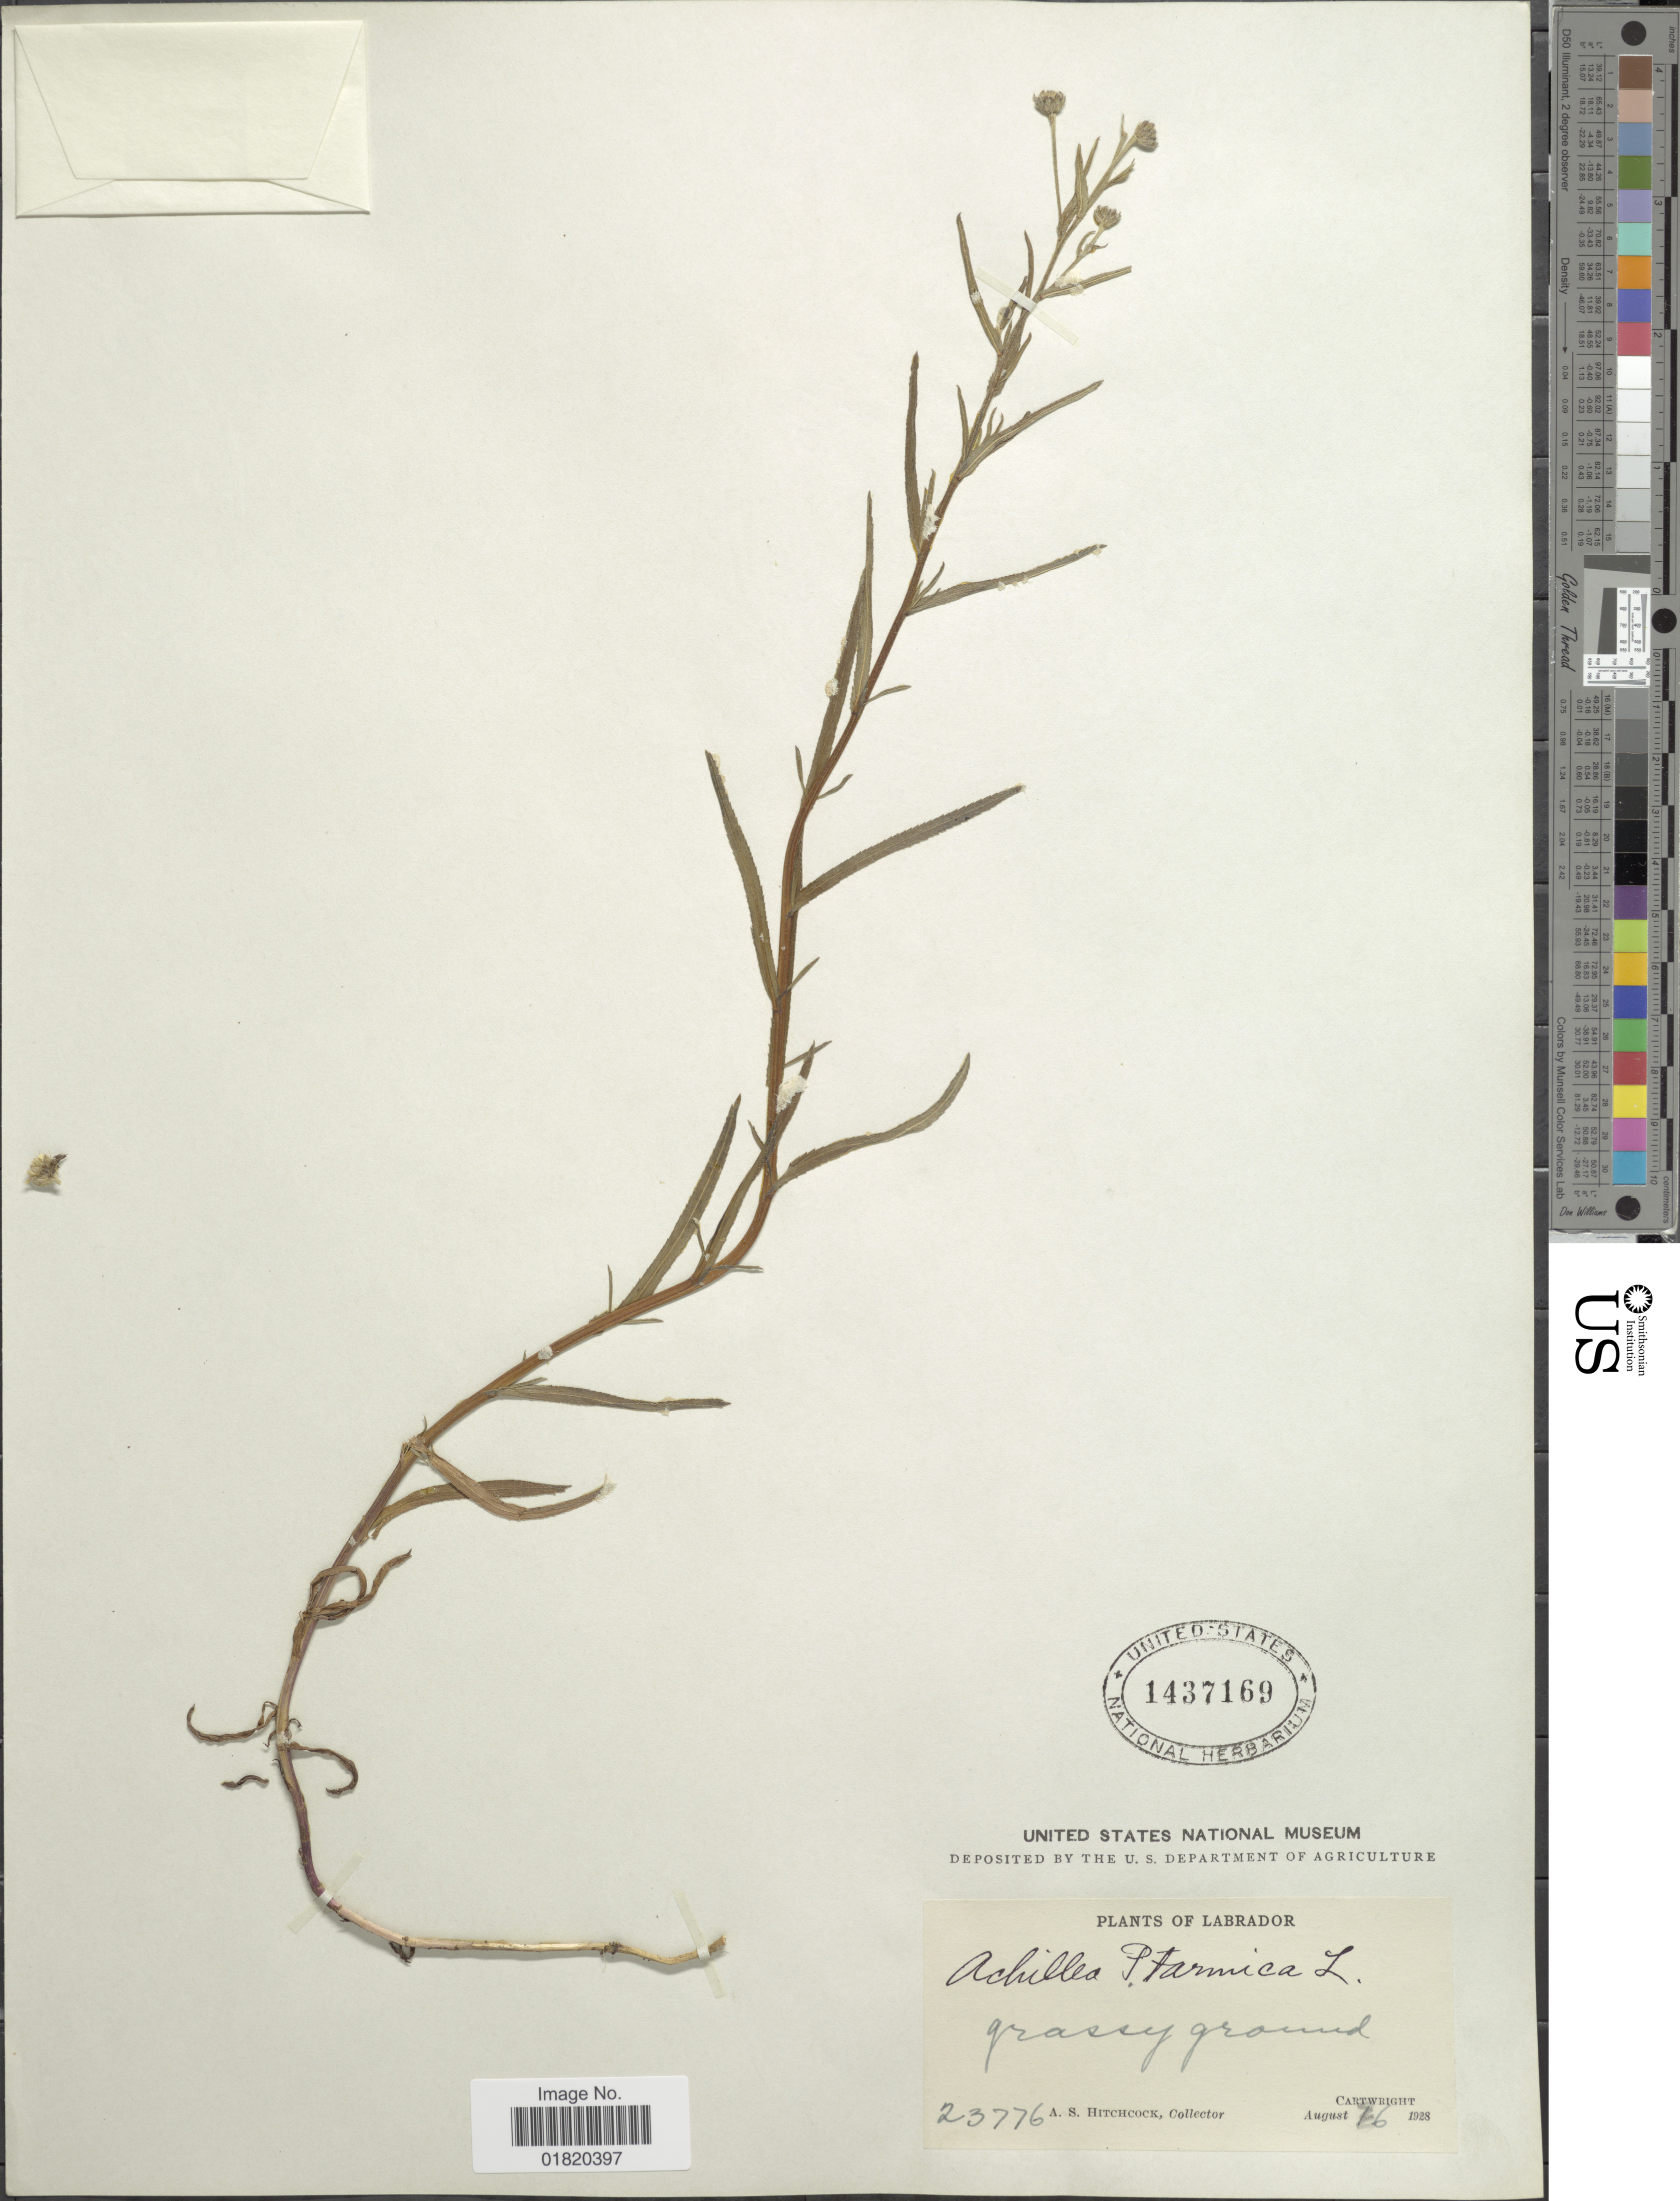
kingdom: Plantae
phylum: Tracheophyta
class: Magnoliopsida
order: Asterales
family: Asteraceae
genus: Achillea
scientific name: Achillea ptarmica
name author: L.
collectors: A. S. Hitchcock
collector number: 23776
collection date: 1928-08-16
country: Canada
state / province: Newfoundland and Labrador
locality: Labrador. Cartwright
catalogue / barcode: US 1437169